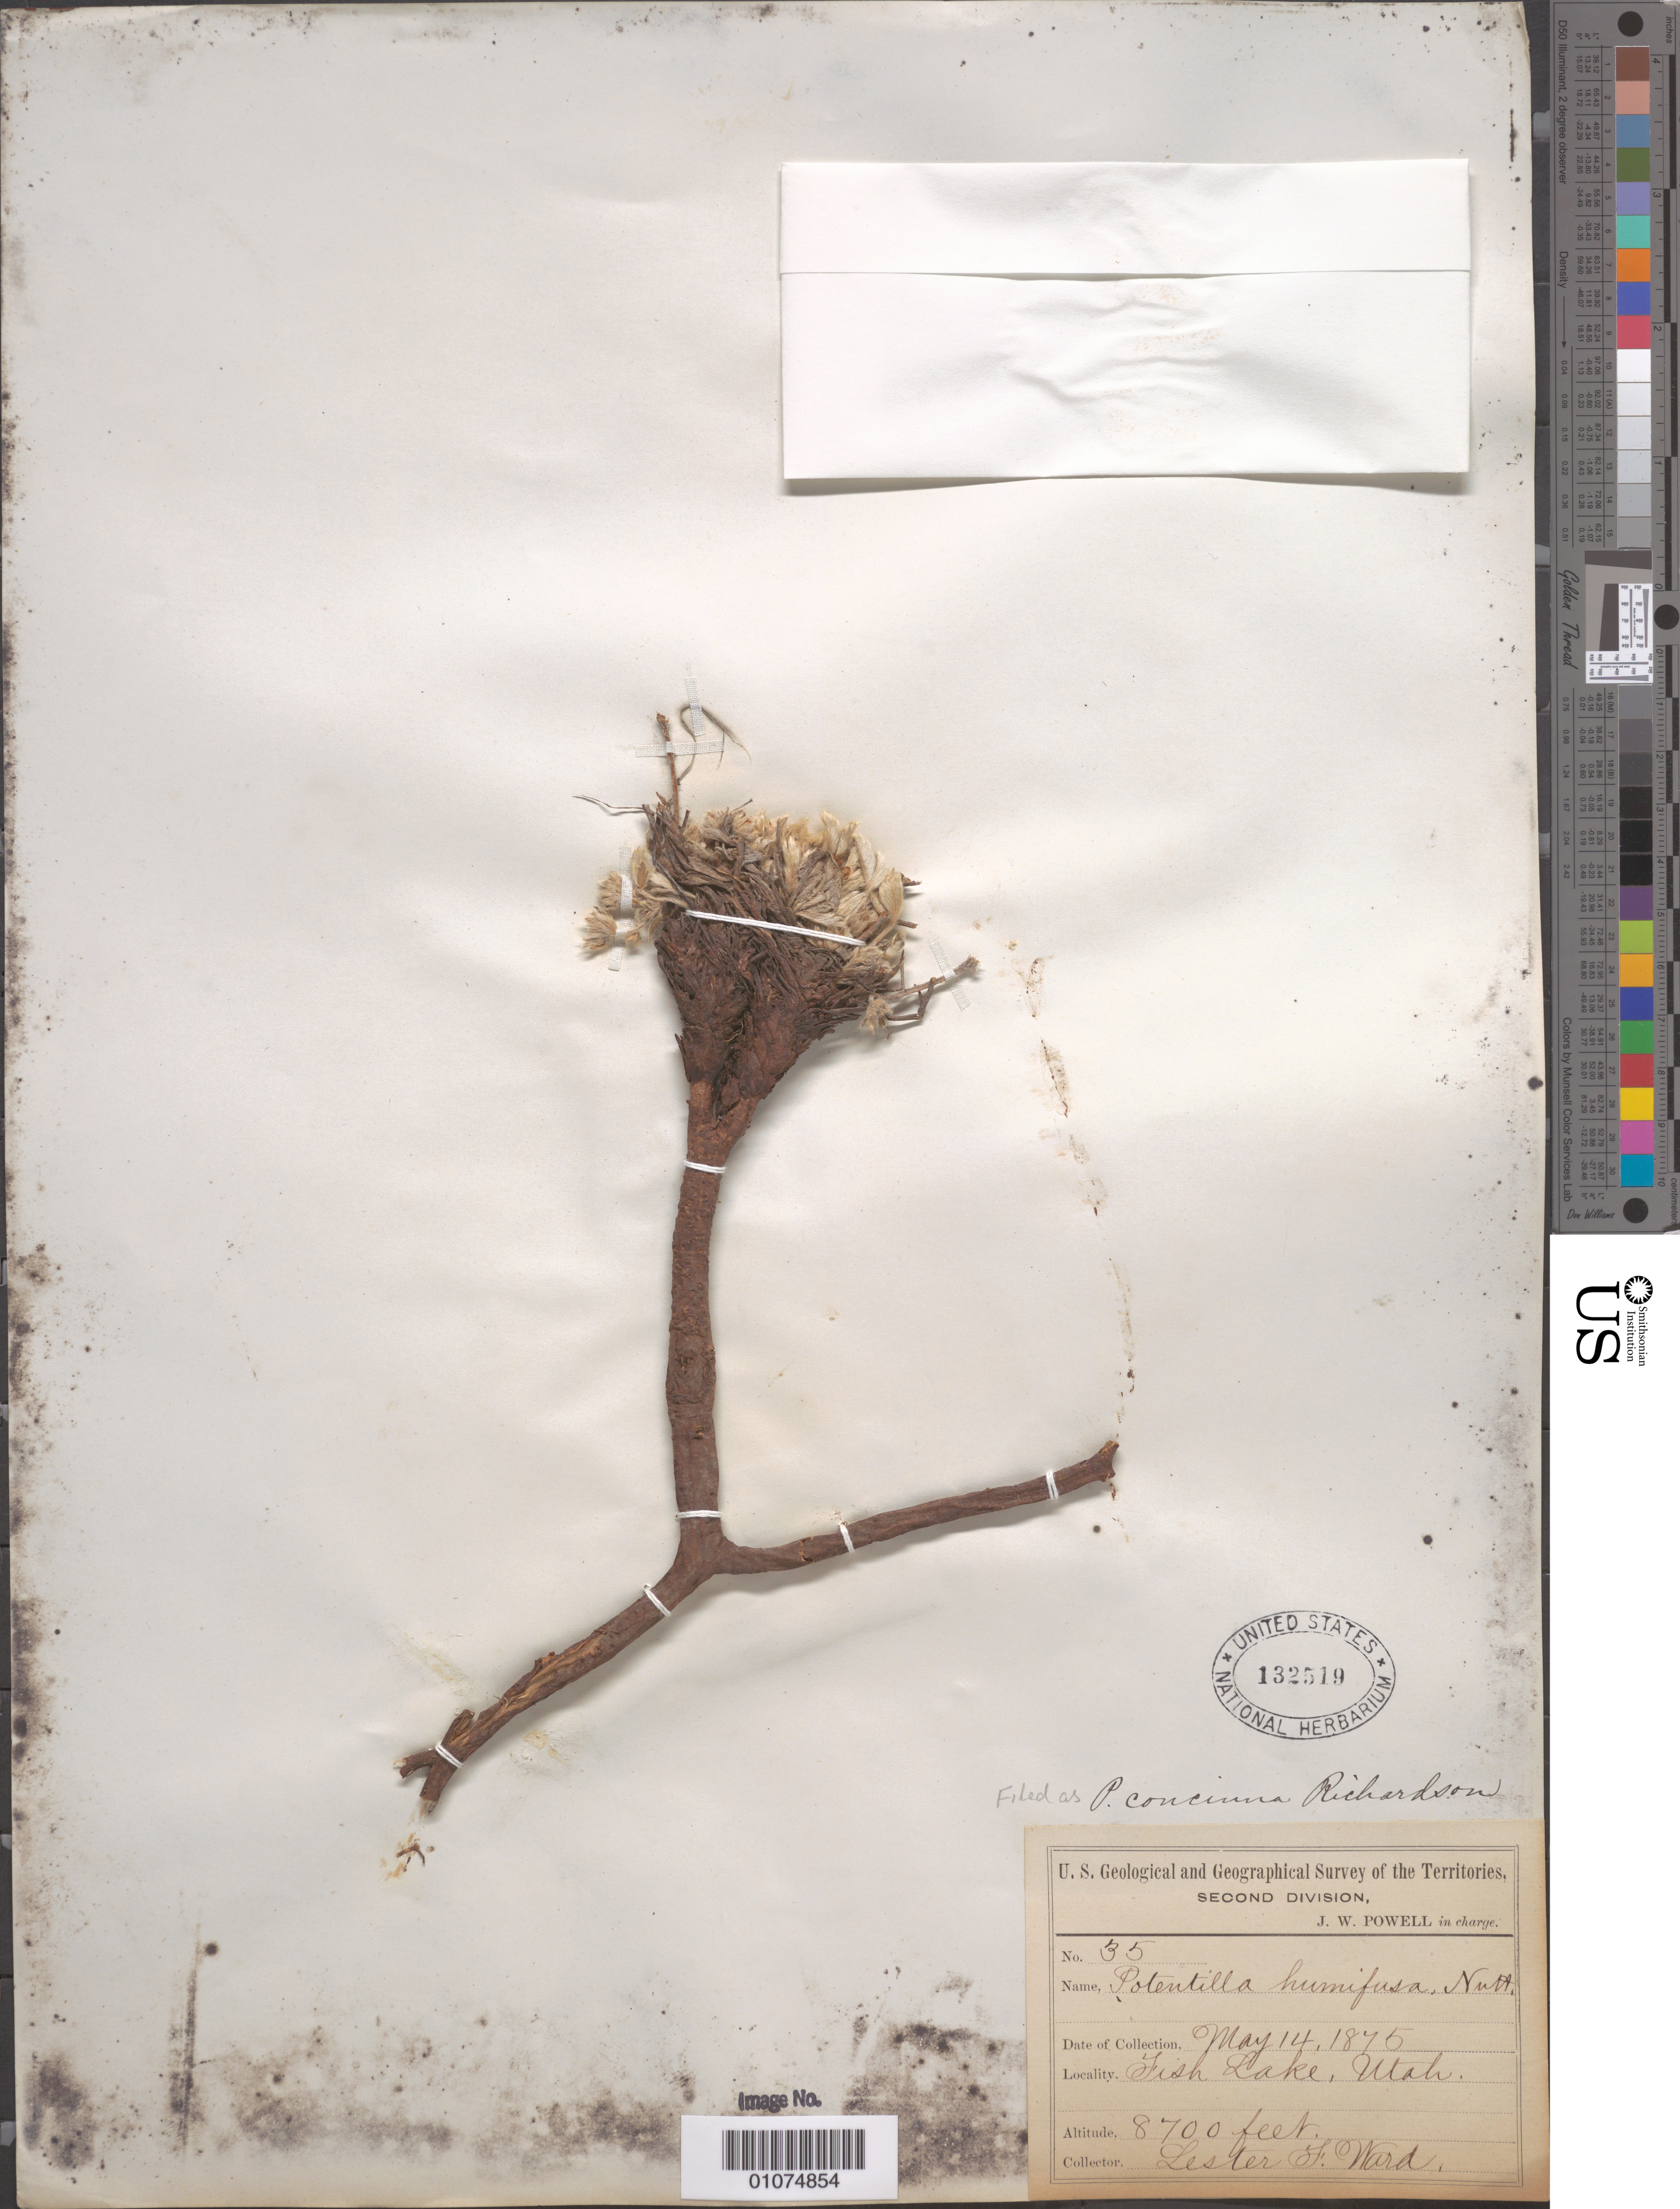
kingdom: Plantae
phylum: Tracheophyta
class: Magnoliopsida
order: Rosales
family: Rosaceae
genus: Potentilla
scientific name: Potentilla concinna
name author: Richardson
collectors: L. F. Ward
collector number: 35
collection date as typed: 14 May 1875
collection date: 1875-05-14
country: United States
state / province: Utah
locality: Fish Lake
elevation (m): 2652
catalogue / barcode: US 132519